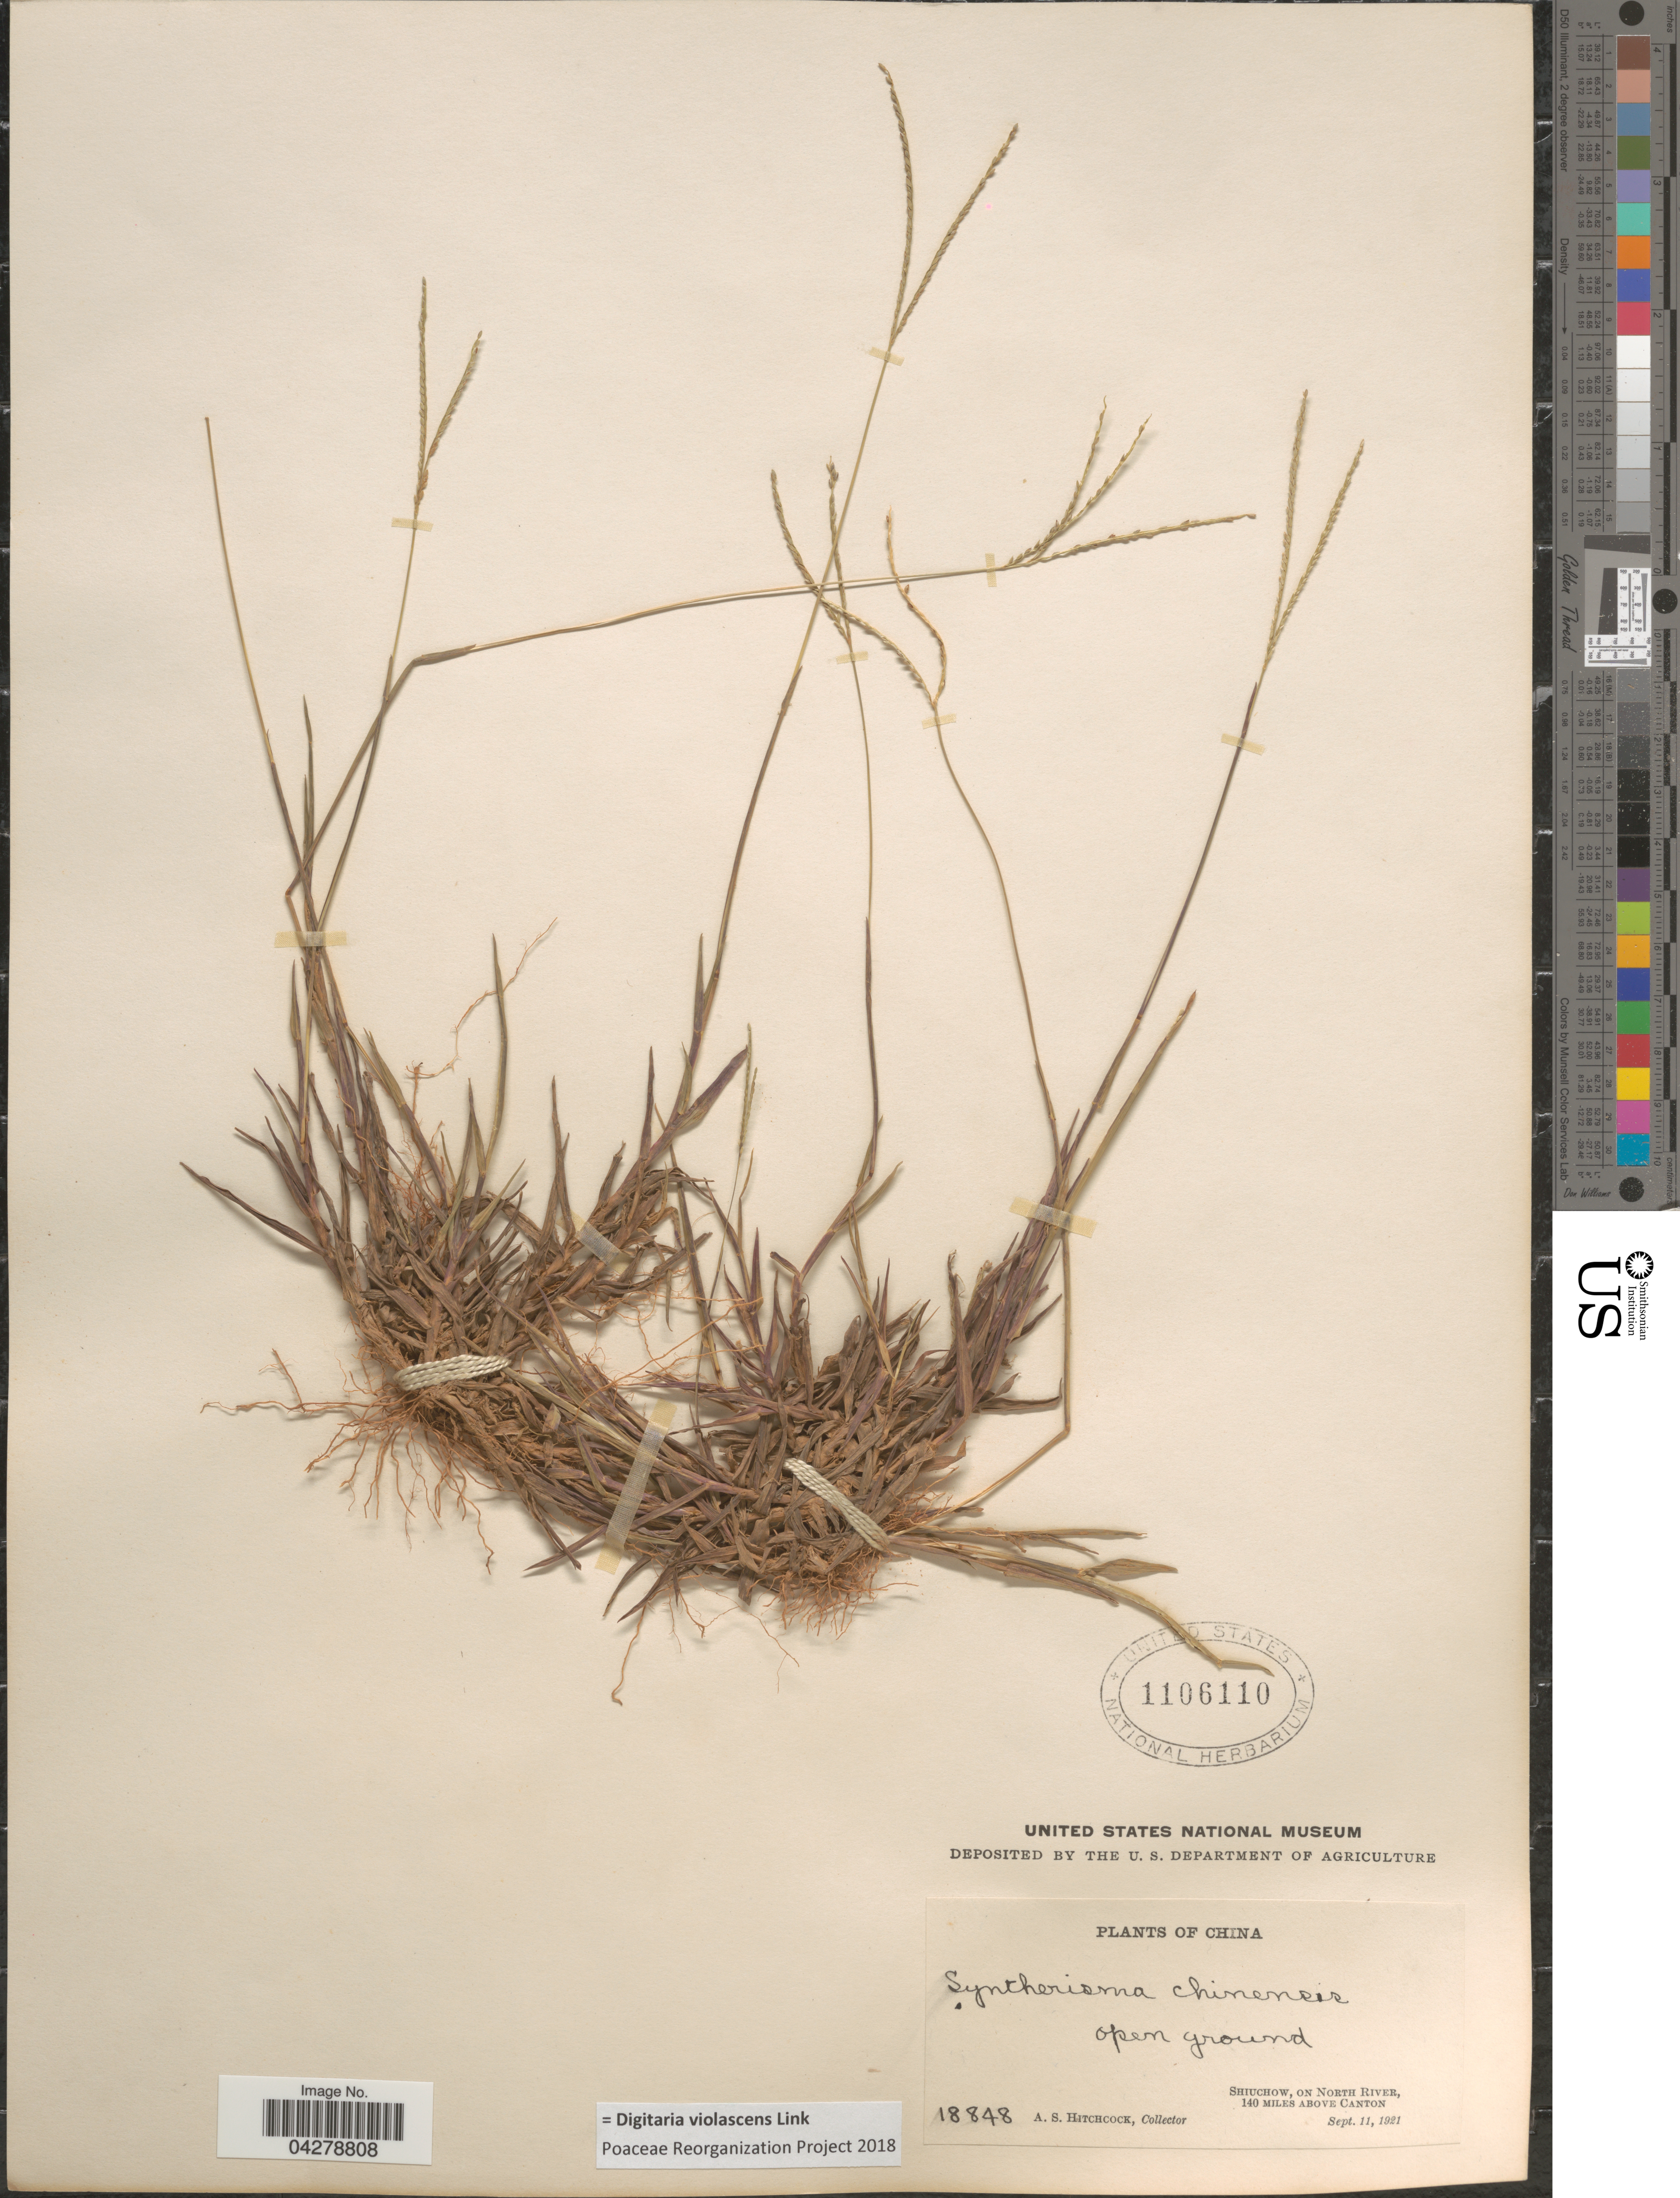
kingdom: Plantae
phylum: Tracheophyta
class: Liliopsida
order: Poales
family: Poaceae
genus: Digitaria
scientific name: Digitaria violascens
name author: Link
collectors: A. S. Hitchcock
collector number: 18848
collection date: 1921-09-11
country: China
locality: Shiuchow, On North River, 140 Miles Above Canton.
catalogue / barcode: US 1106110